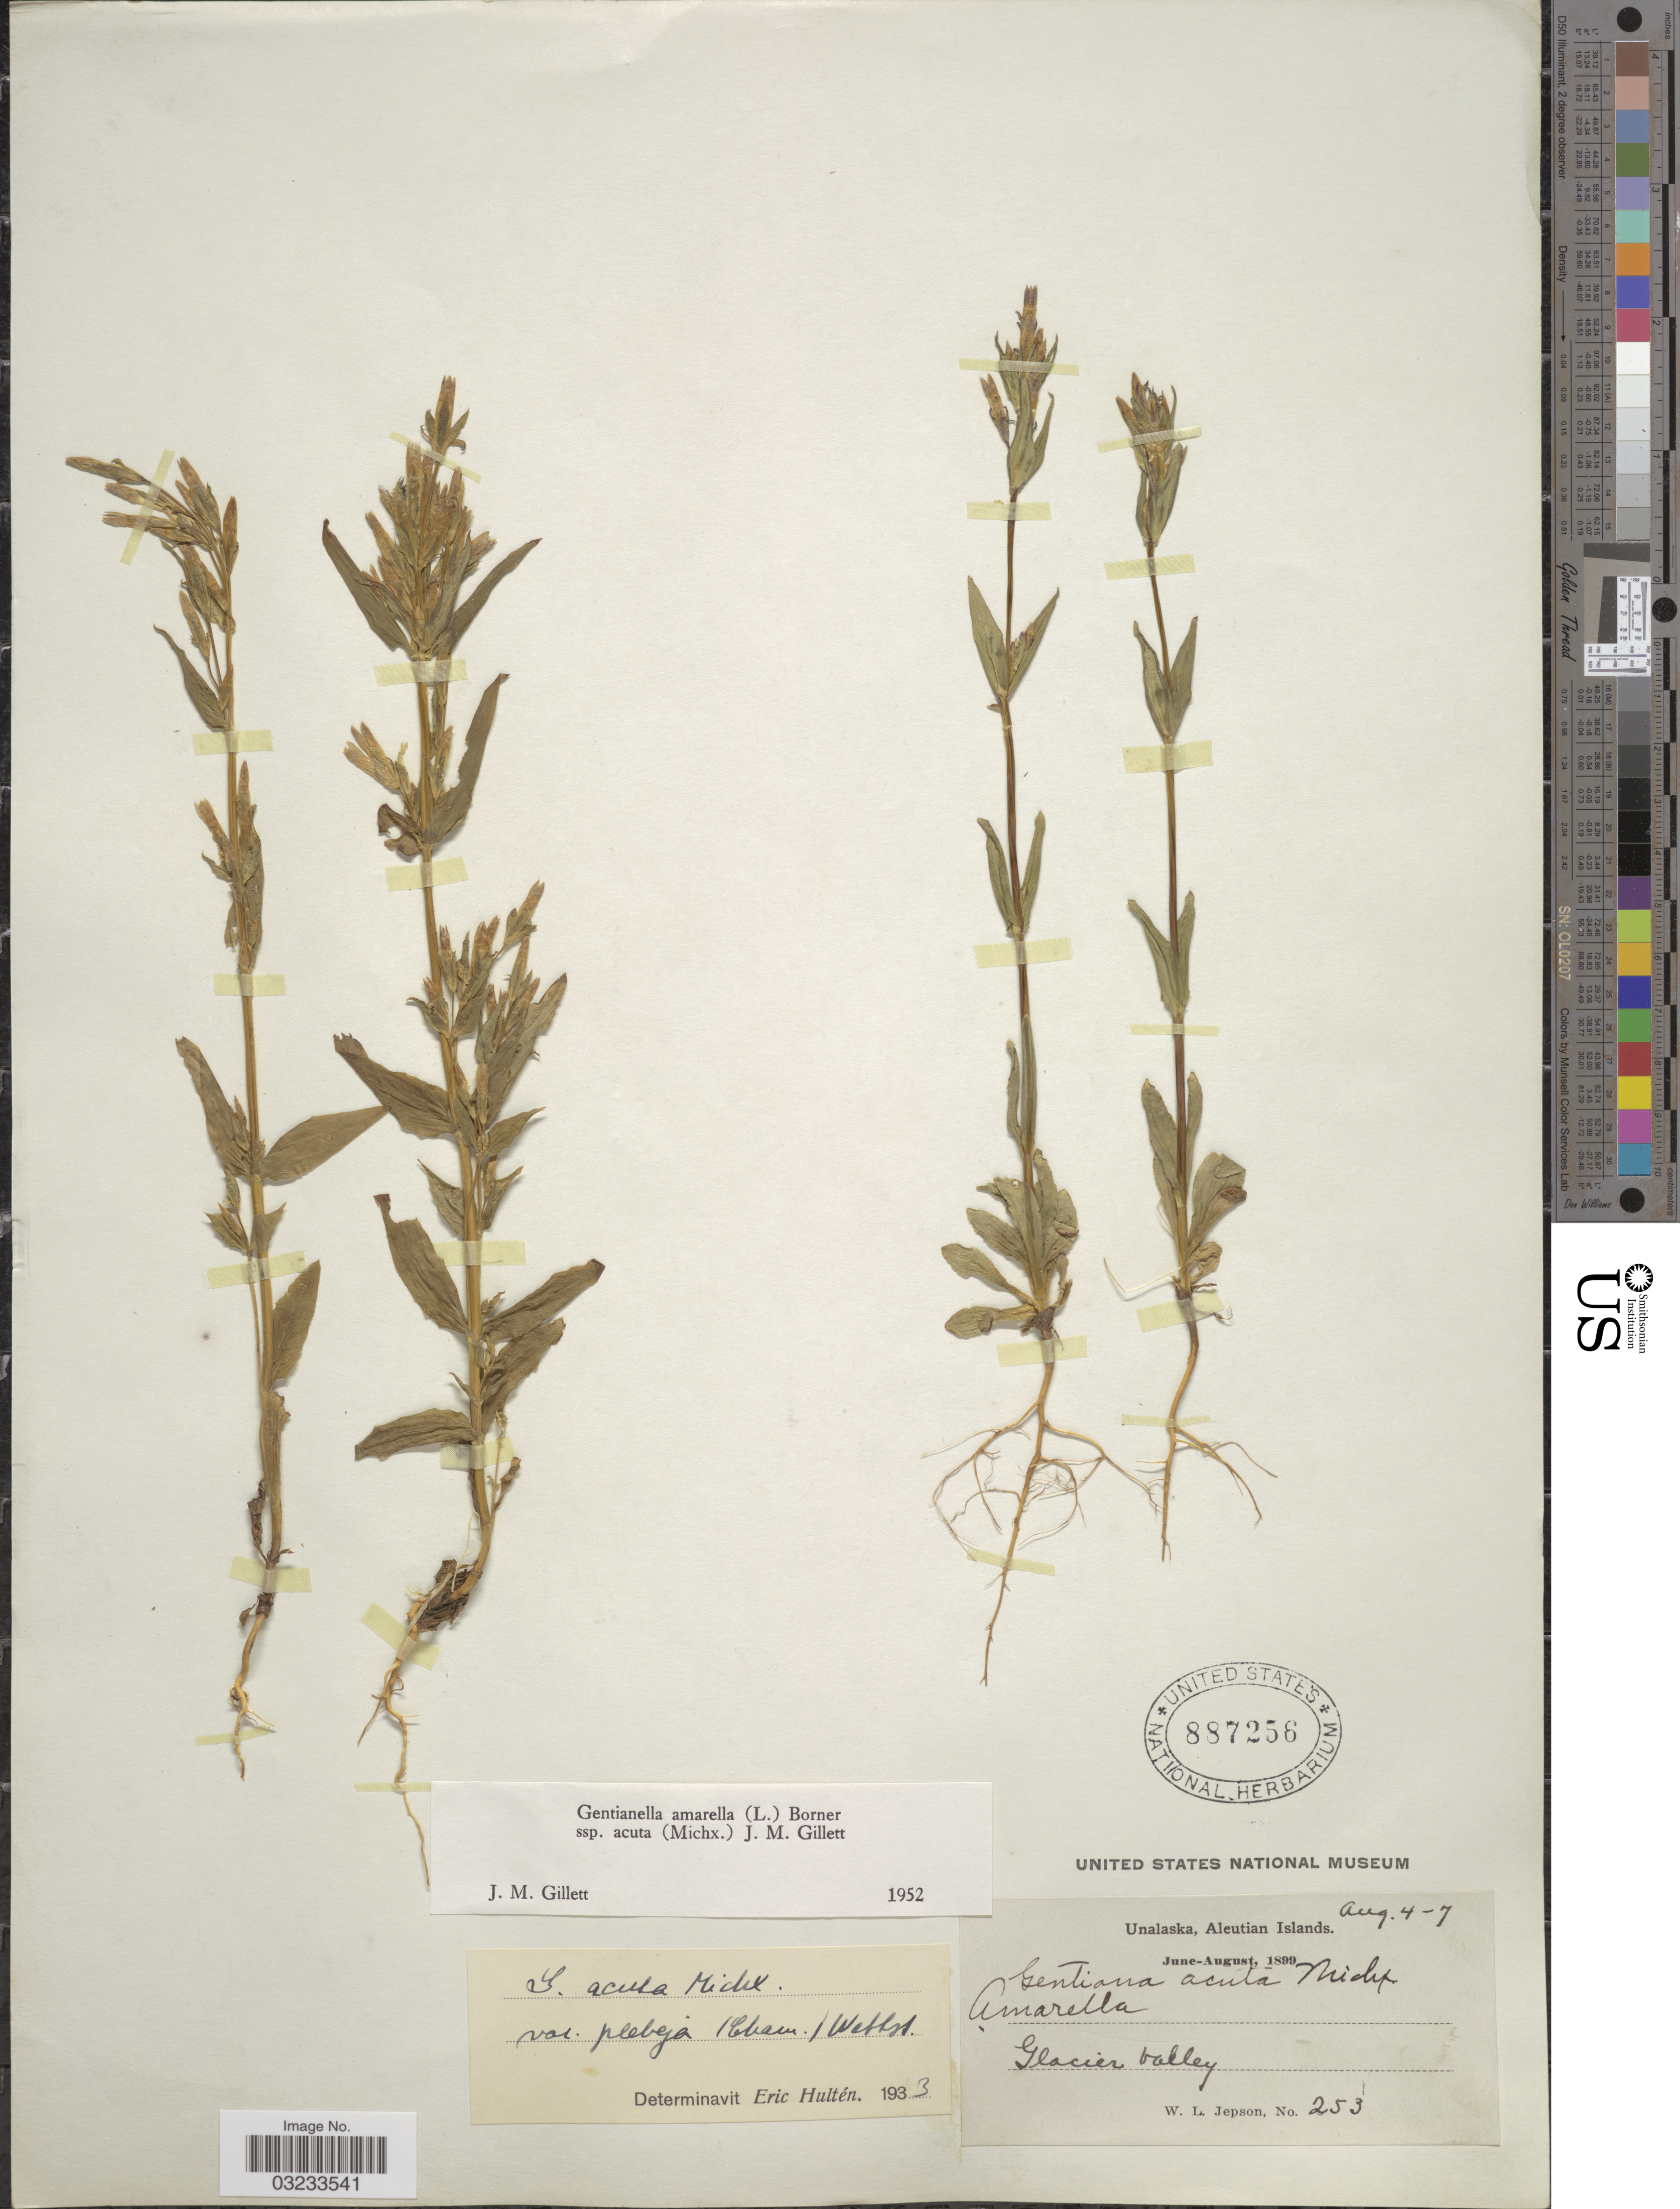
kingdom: Plantae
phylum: Tracheophyta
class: Magnoliopsida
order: Gentianales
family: Gentianaceae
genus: Gentiana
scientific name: Gentiana acuta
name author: Michx.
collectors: W. L. Jepson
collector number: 253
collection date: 1899-08-04/1899-08-07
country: United States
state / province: Alaska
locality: Unalaska, Aleutian Islands. Glacier Valley.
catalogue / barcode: US 887256